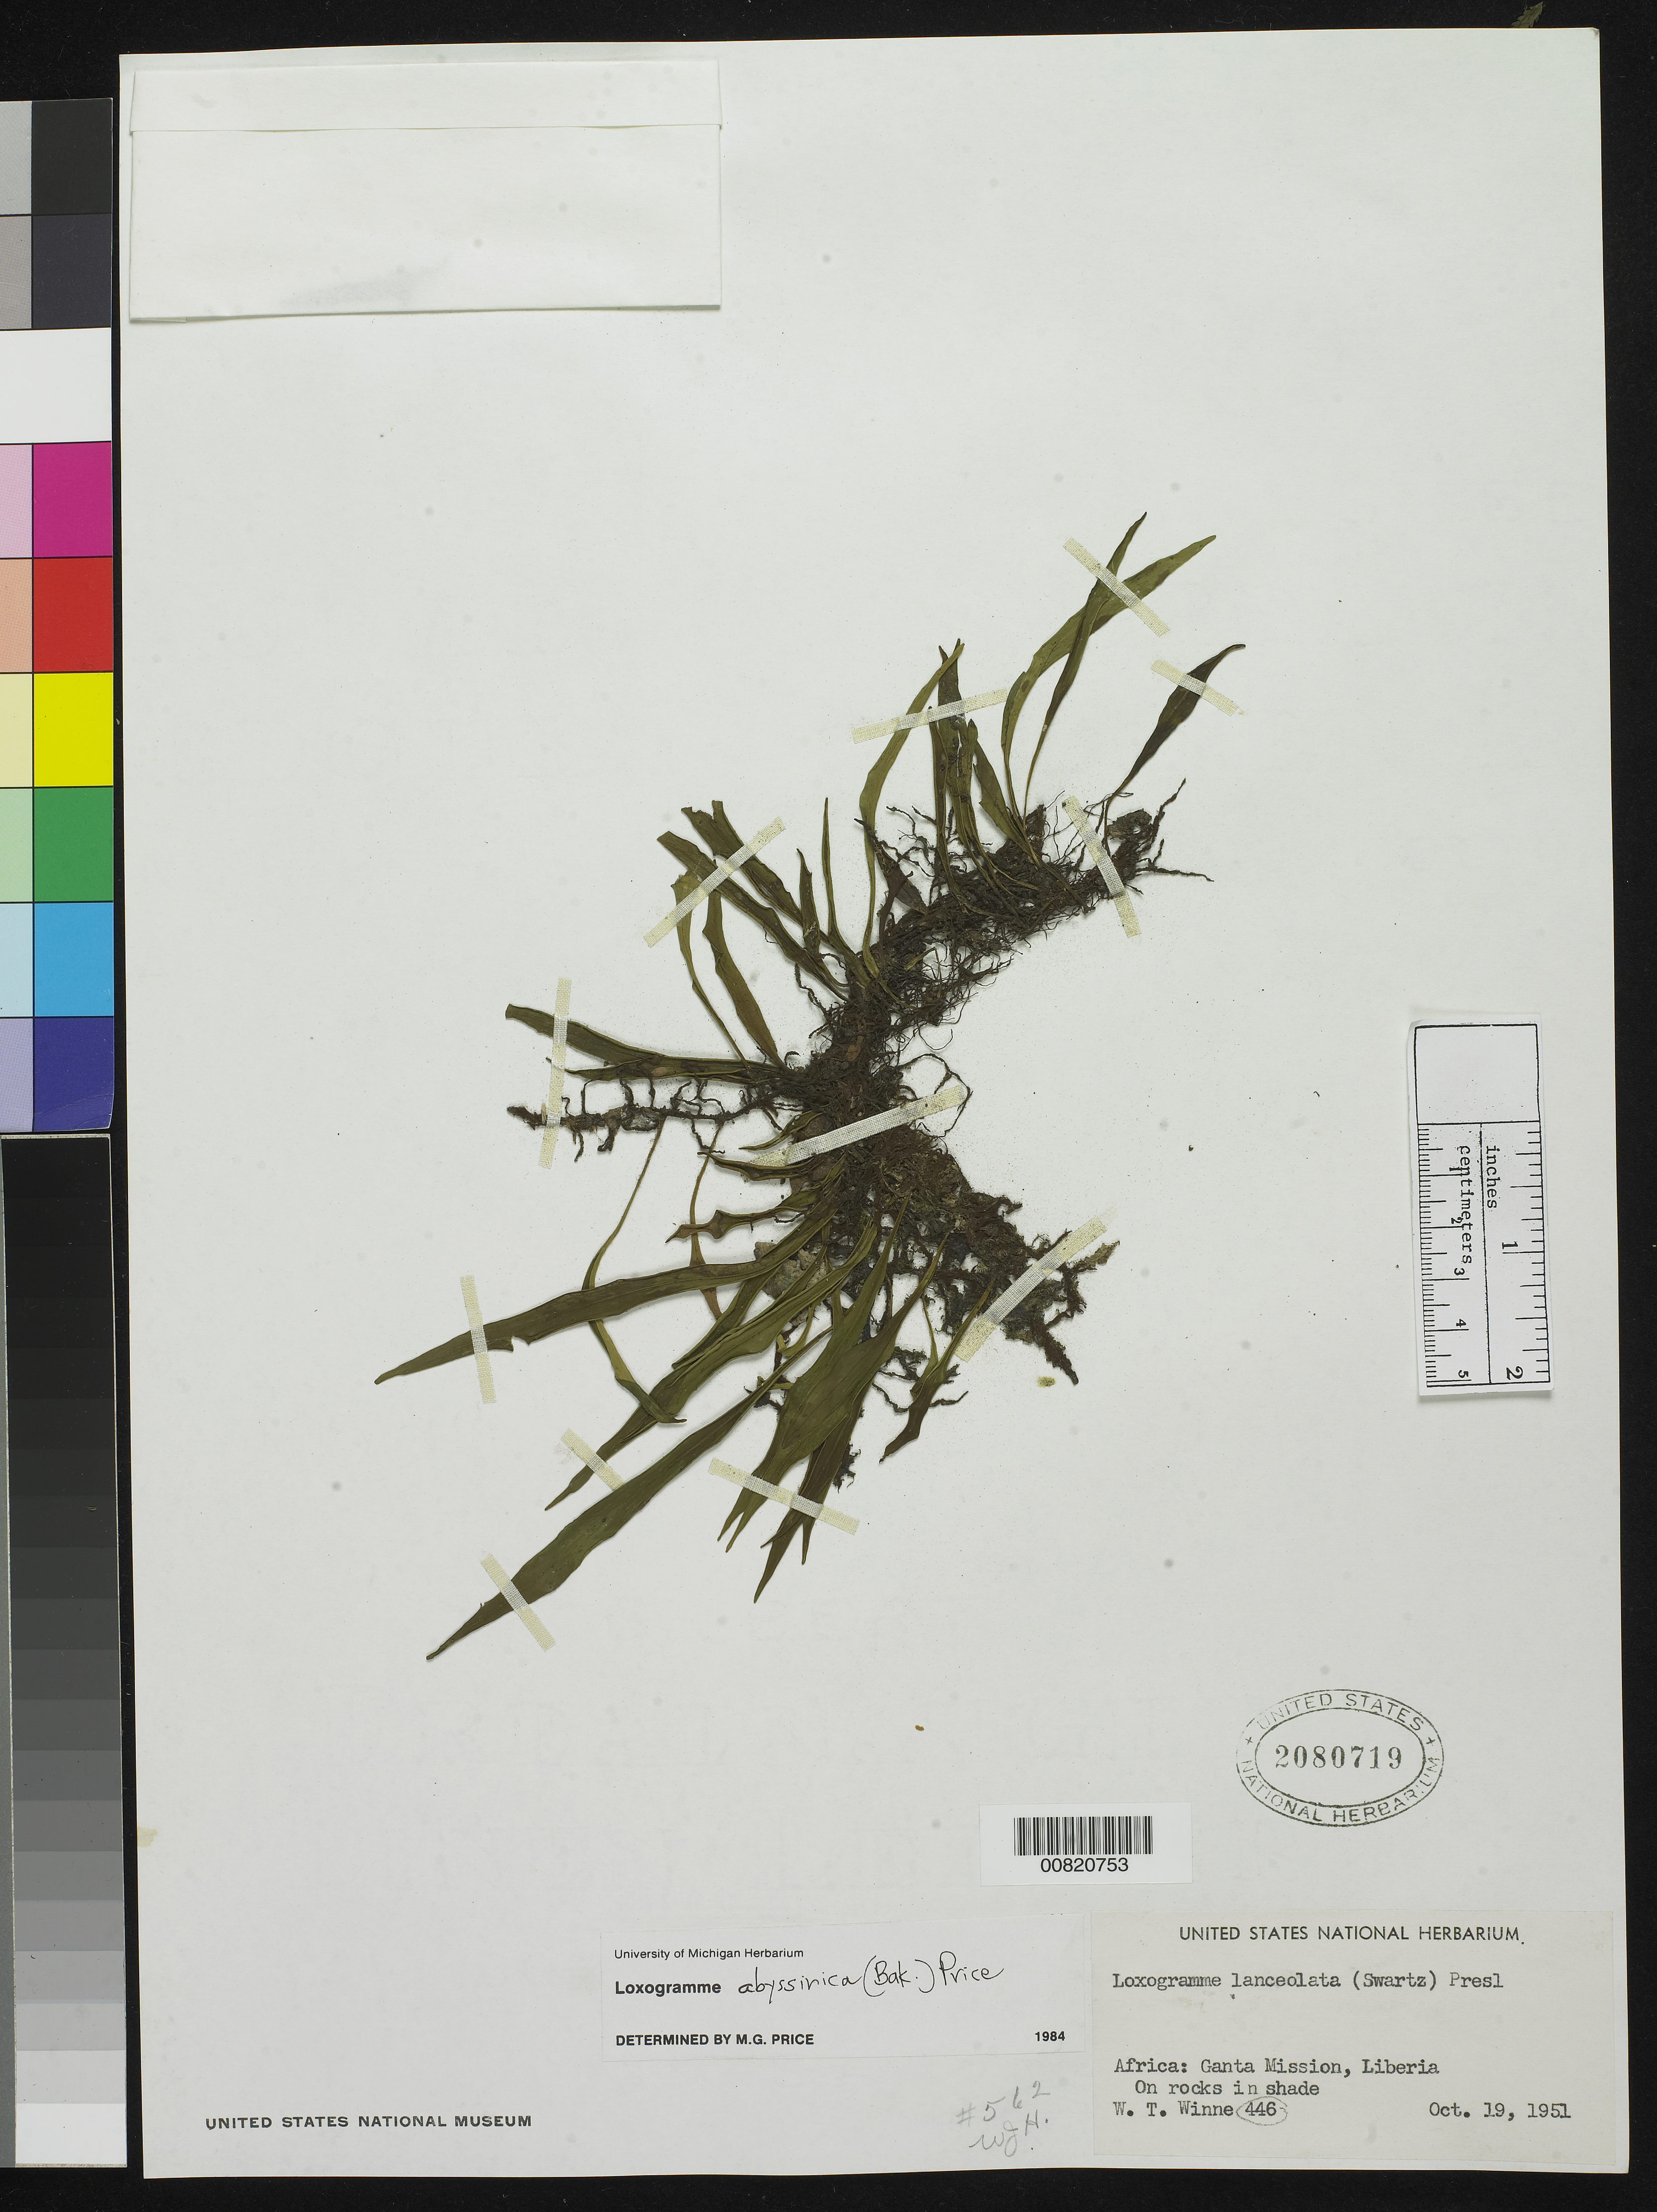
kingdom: Plantae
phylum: Tracheophyta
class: Polypodiopsida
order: Polypodiales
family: Polypodiaceae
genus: Loxogramme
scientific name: Loxogramme abyssinica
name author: (Baker) Price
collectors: -. Winne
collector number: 446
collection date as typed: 19 Oct 1951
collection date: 1951-10-19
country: Liberia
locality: Ganta Mission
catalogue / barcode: US 2080719